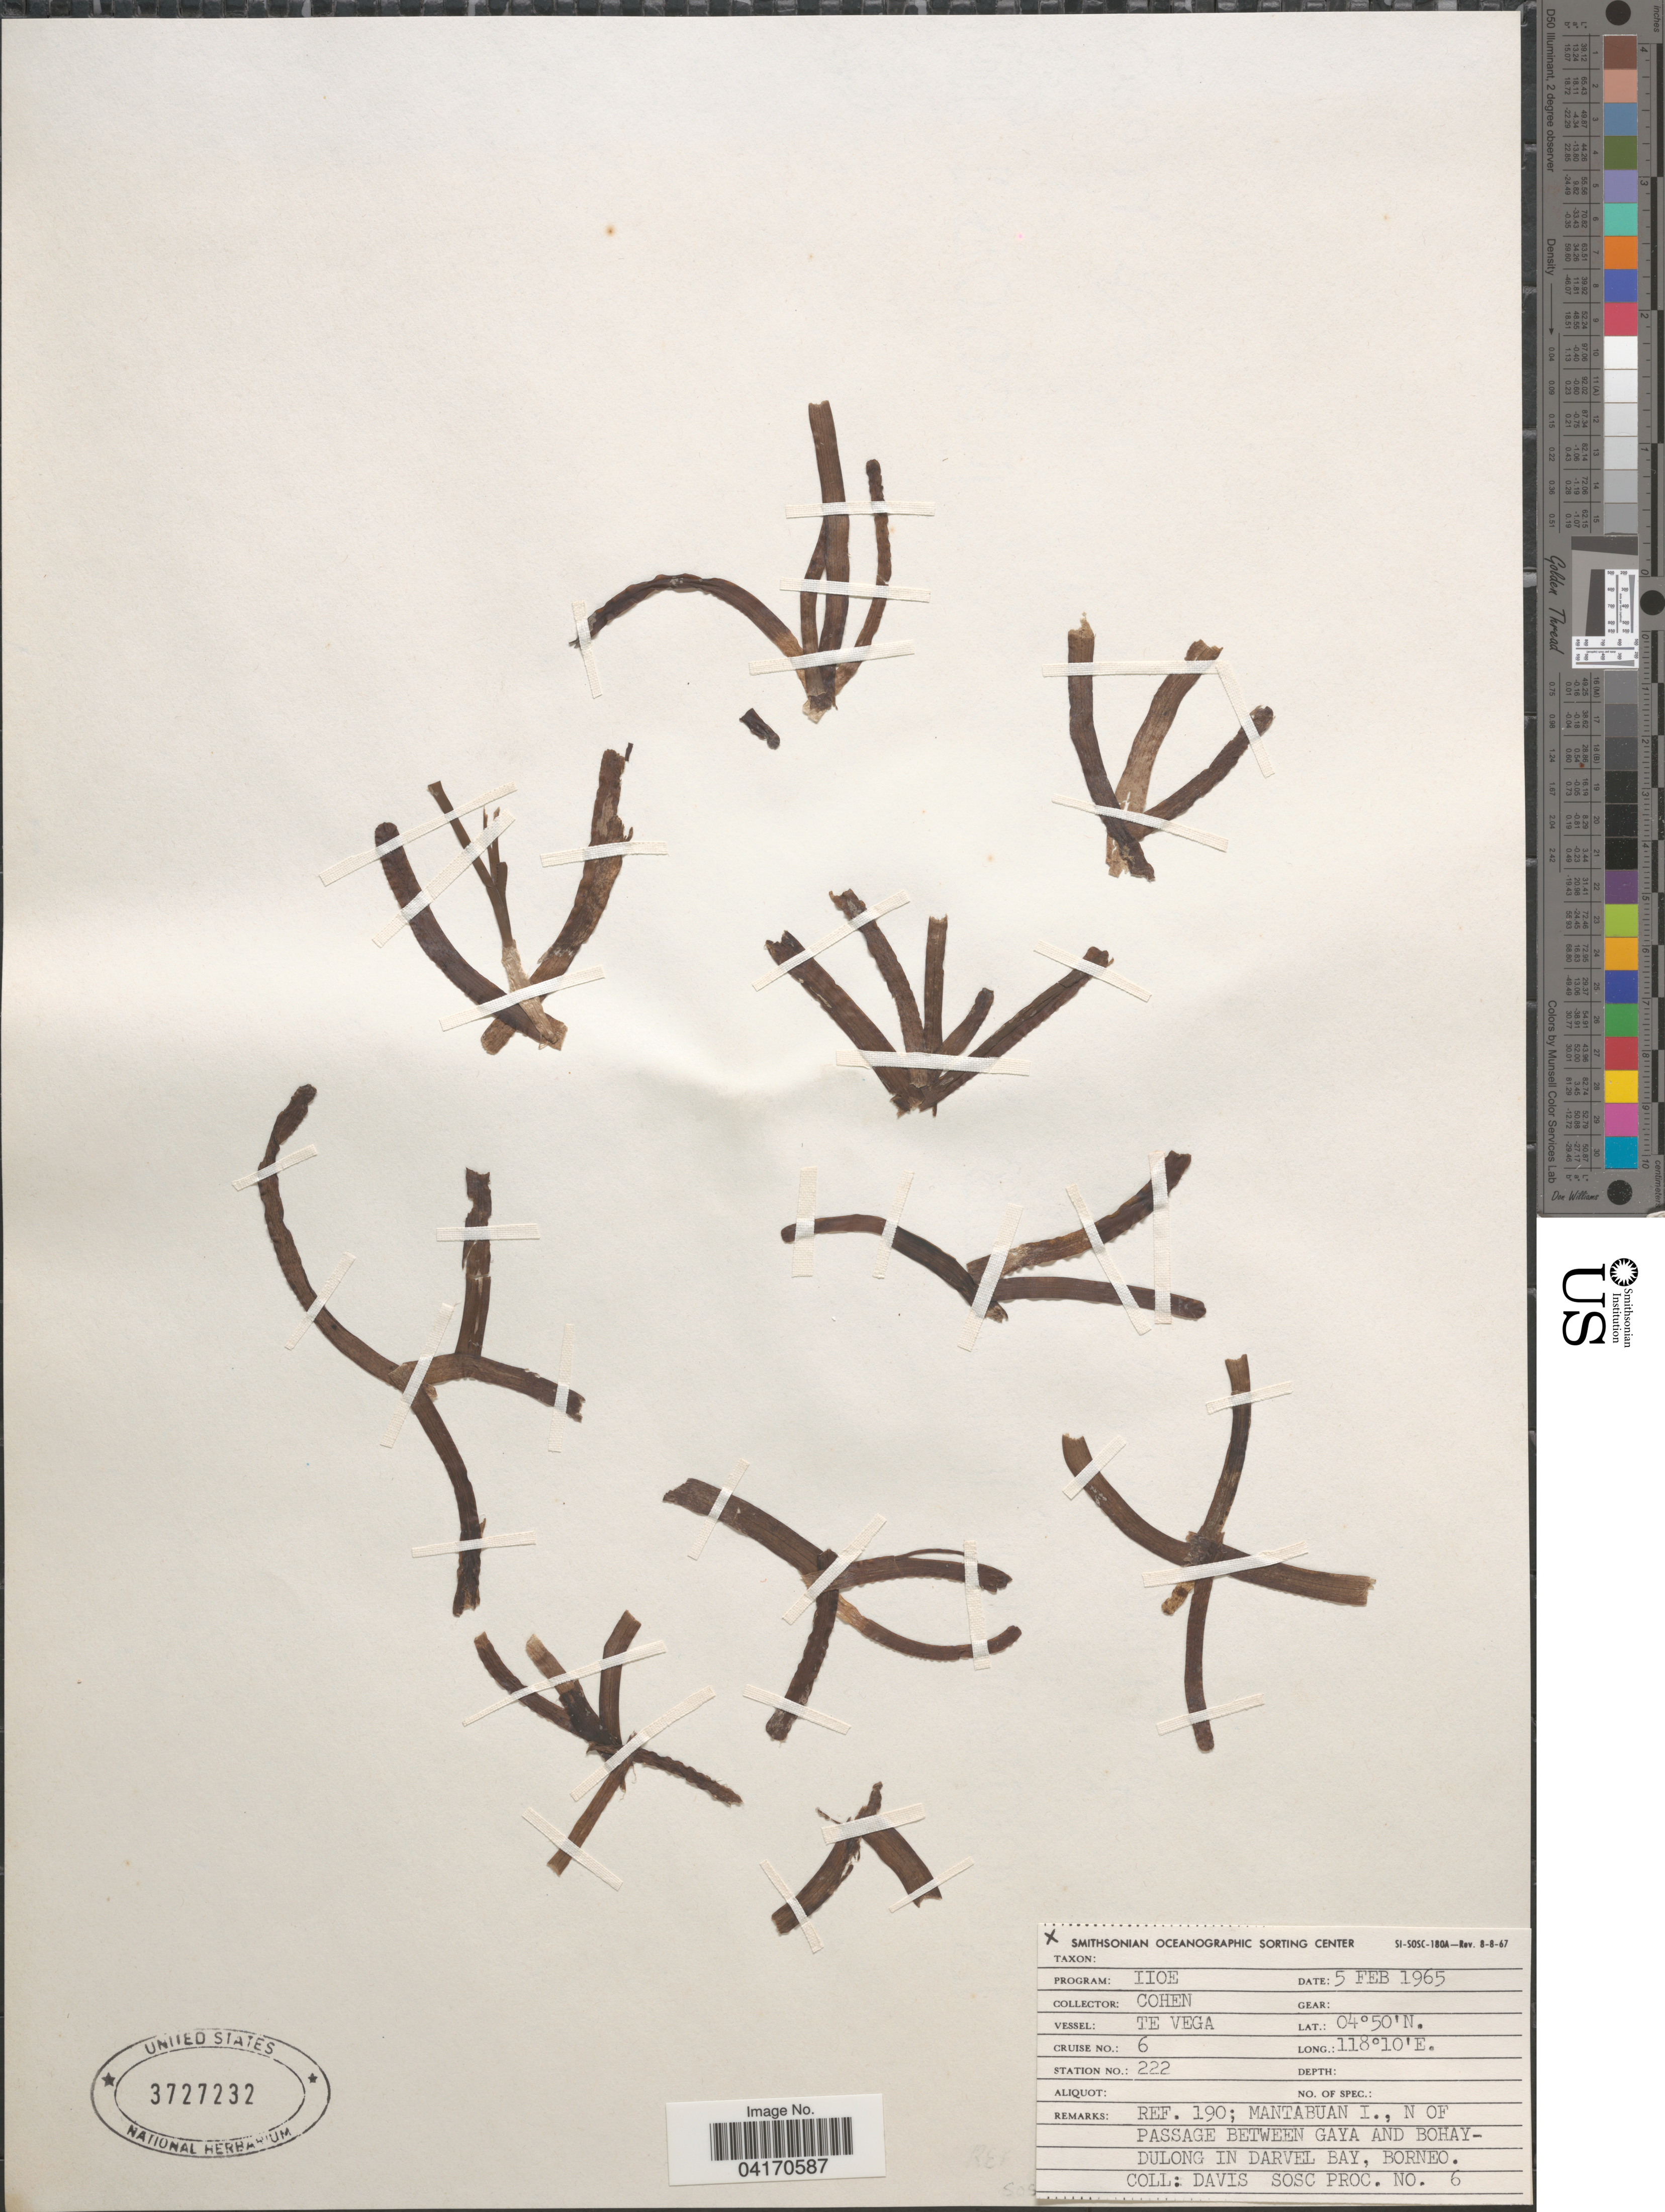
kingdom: Plantae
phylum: Tracheophyta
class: Liliopsida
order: Alismatales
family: Zosteraceae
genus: Zostera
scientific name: Zostera marina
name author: L.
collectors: Curator of the Herbarium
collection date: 1965-02-05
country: Malaysia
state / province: Sabah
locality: REF. 190; Mantabuan I., N of passage between Gaya and Bohaydulong in Darvel Bay, Borneo.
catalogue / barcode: US 3727232